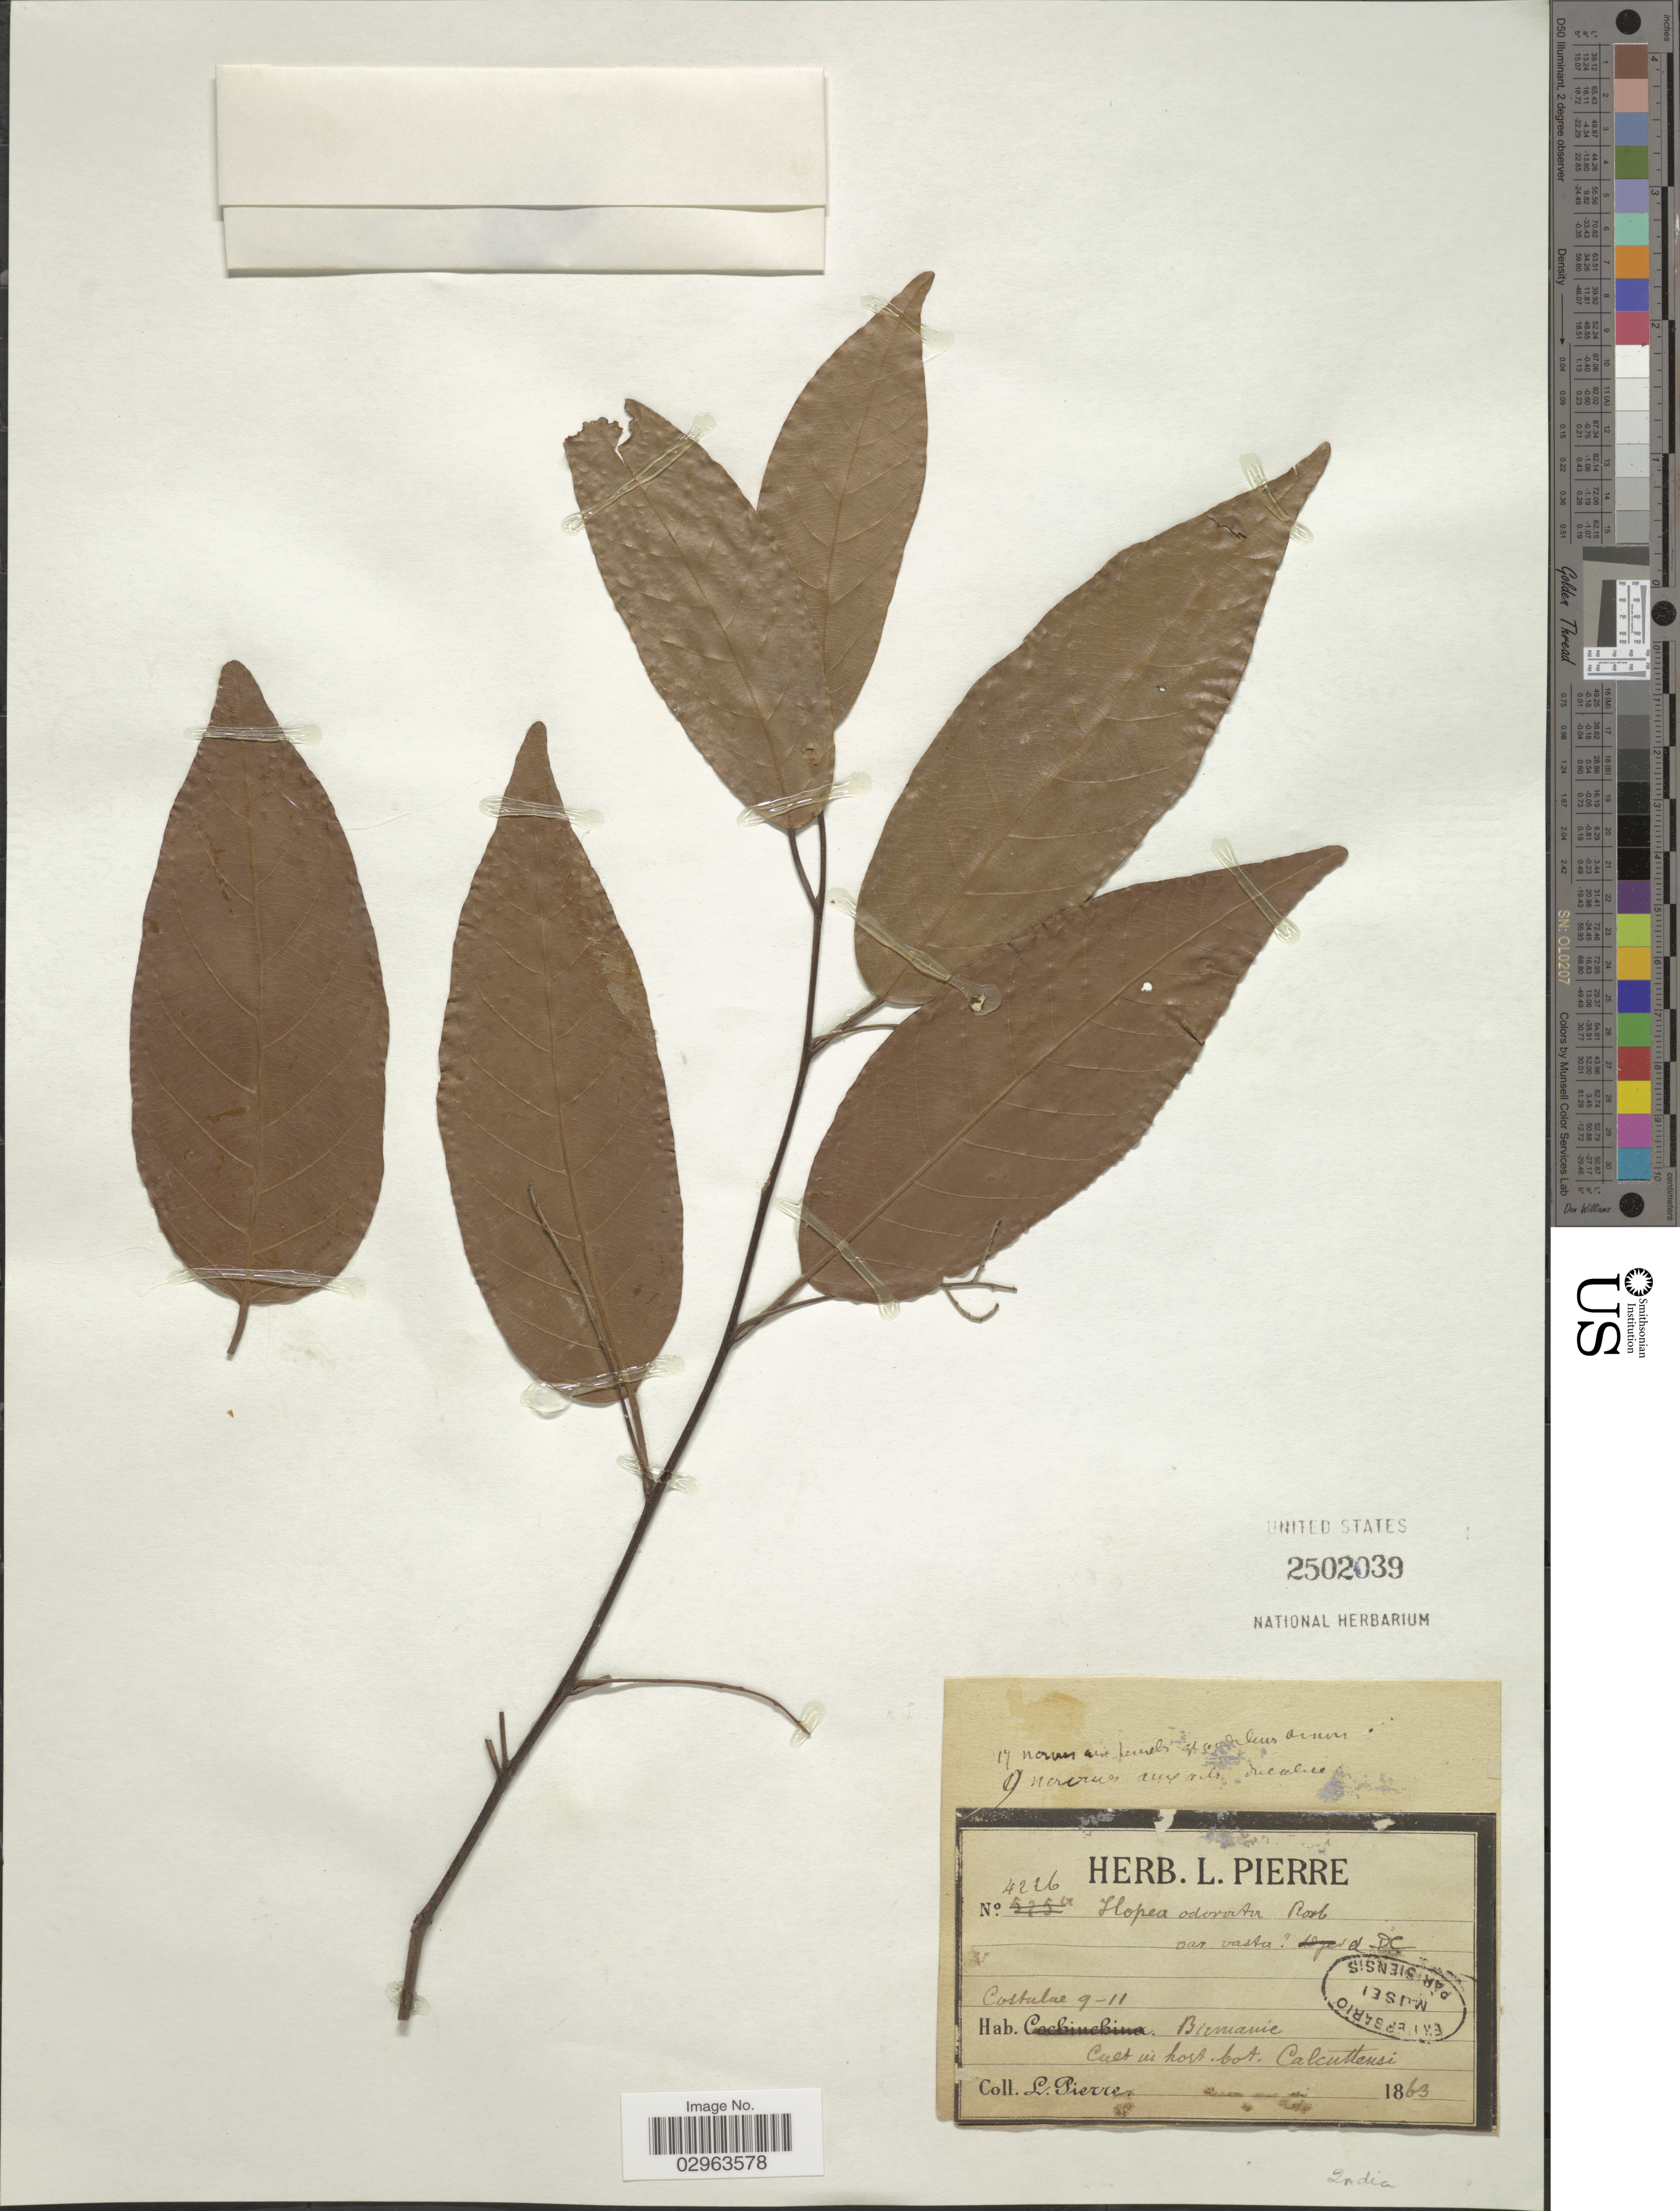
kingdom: Plantae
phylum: Tracheophyta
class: Magnoliopsida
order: Malvales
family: Dipterocarpaceae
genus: Hopea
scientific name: Hopea odorata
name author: Roxb.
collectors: L. Pierre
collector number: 4226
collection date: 1863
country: Myanmar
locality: Birmanie. In hort. bot. Calcuttensi.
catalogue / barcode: US 2502039